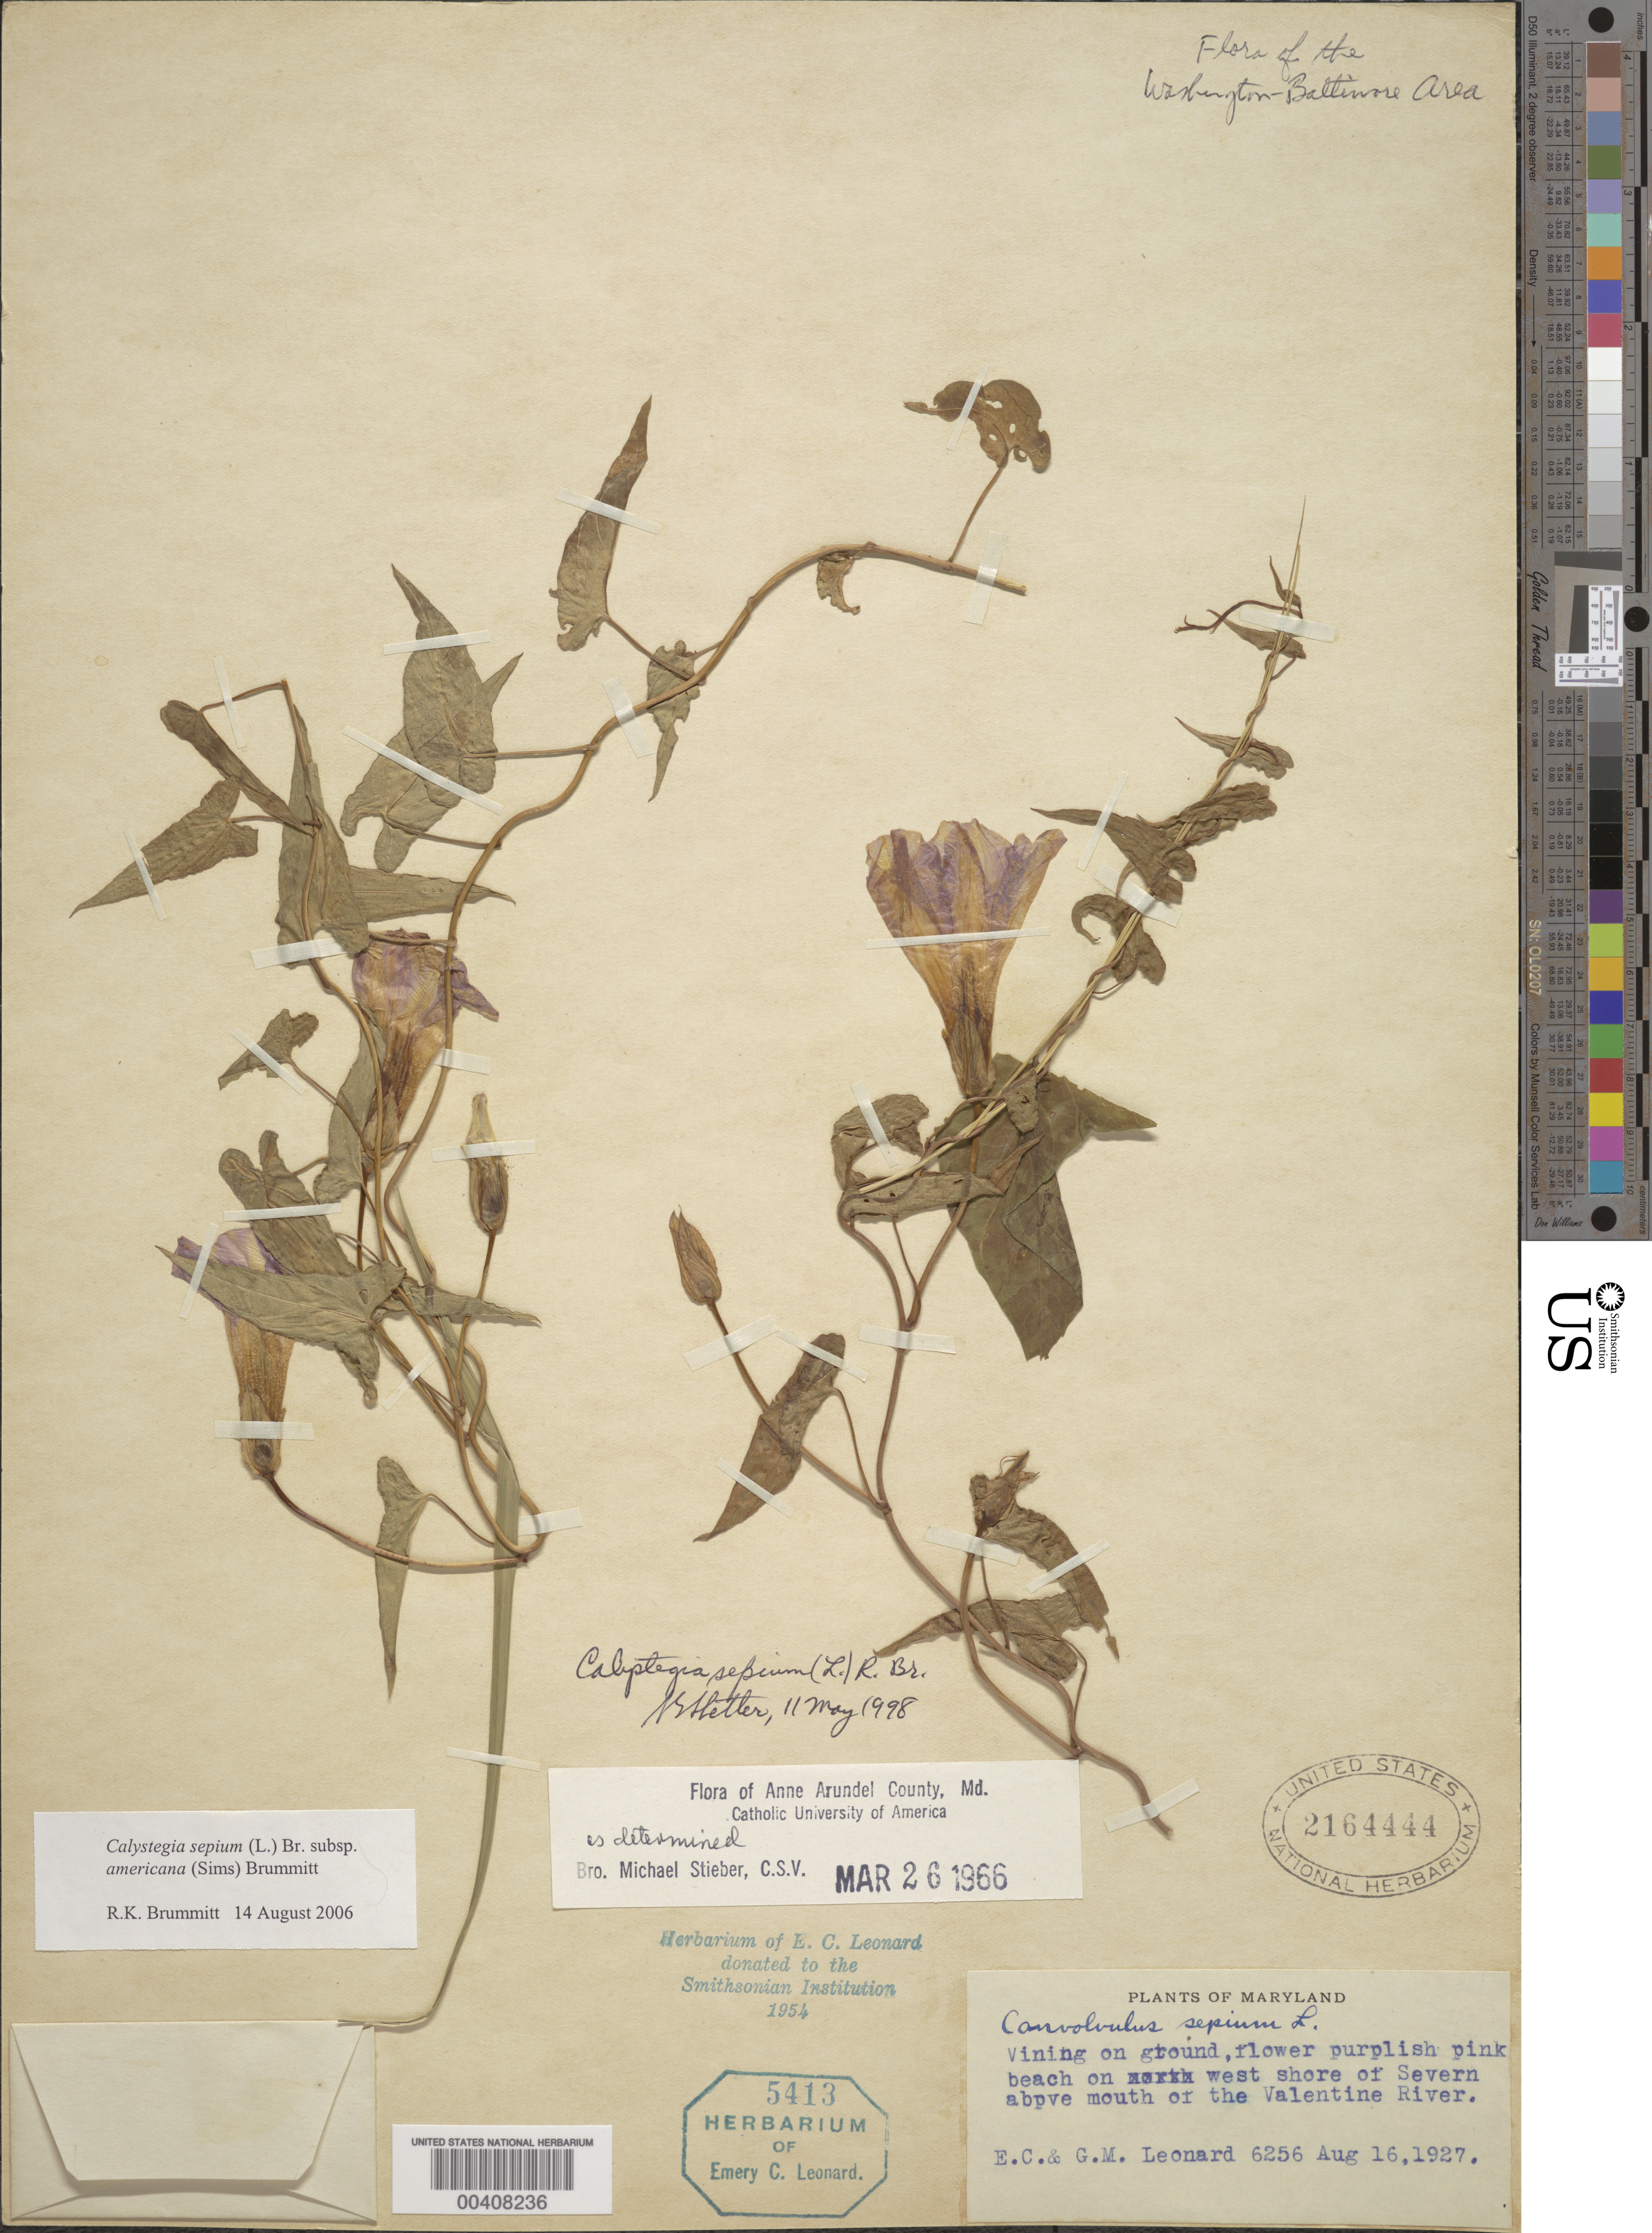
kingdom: Plantae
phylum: Tracheophyta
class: Magnoliopsida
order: Solanales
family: Convolvulaceae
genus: Calystegia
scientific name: Calystegia sepium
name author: (L.) R. Br.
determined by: Stieber, Bro. M.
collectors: E. C. Leonard & G. M. Leonard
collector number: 6256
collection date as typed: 16 Aug 1927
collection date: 1927-08-16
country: United States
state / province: Maryland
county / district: Anne Arundel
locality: W shore of Severn above mouth of the Valentine River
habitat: Beach on shore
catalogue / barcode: US 2164444